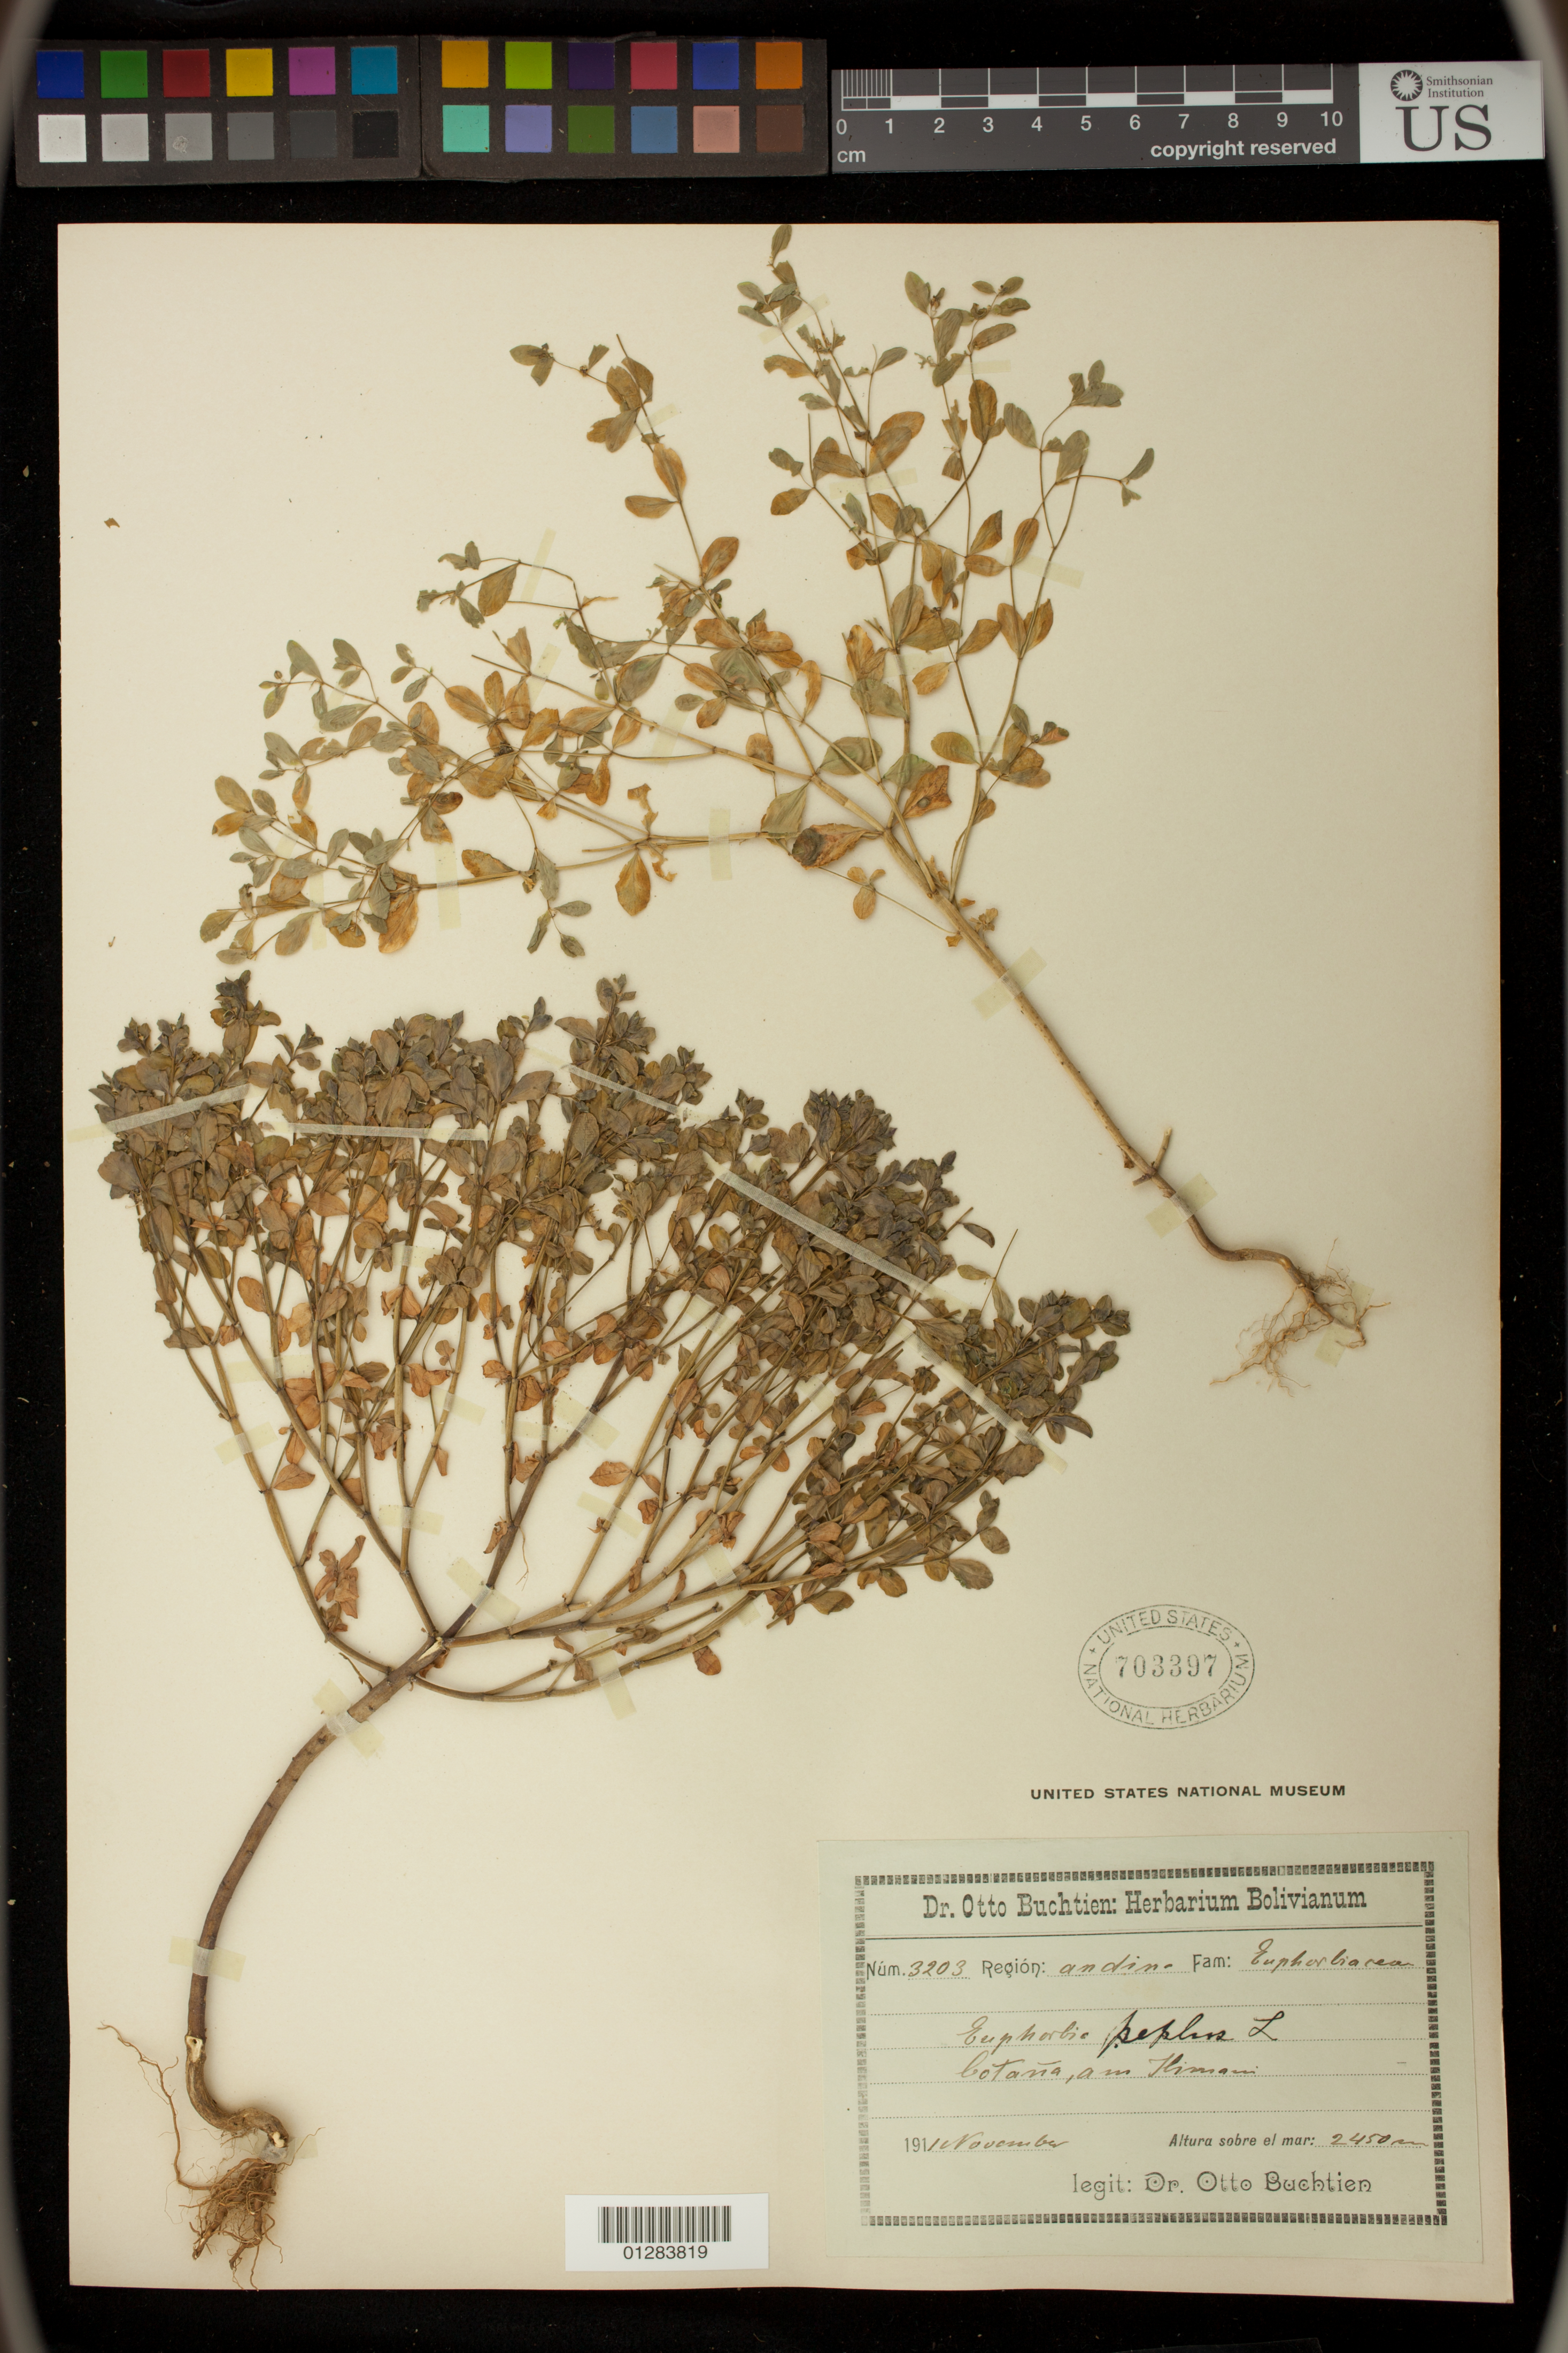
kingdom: Plantae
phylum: Tracheophyta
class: Magnoliopsida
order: Malpighiales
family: Euphorbiaceae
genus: Euphorbia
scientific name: Euphorbia peplus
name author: L.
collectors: O. Buchtien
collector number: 3203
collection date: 1910-11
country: Bolivia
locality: Andime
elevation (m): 2450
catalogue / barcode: US 703397